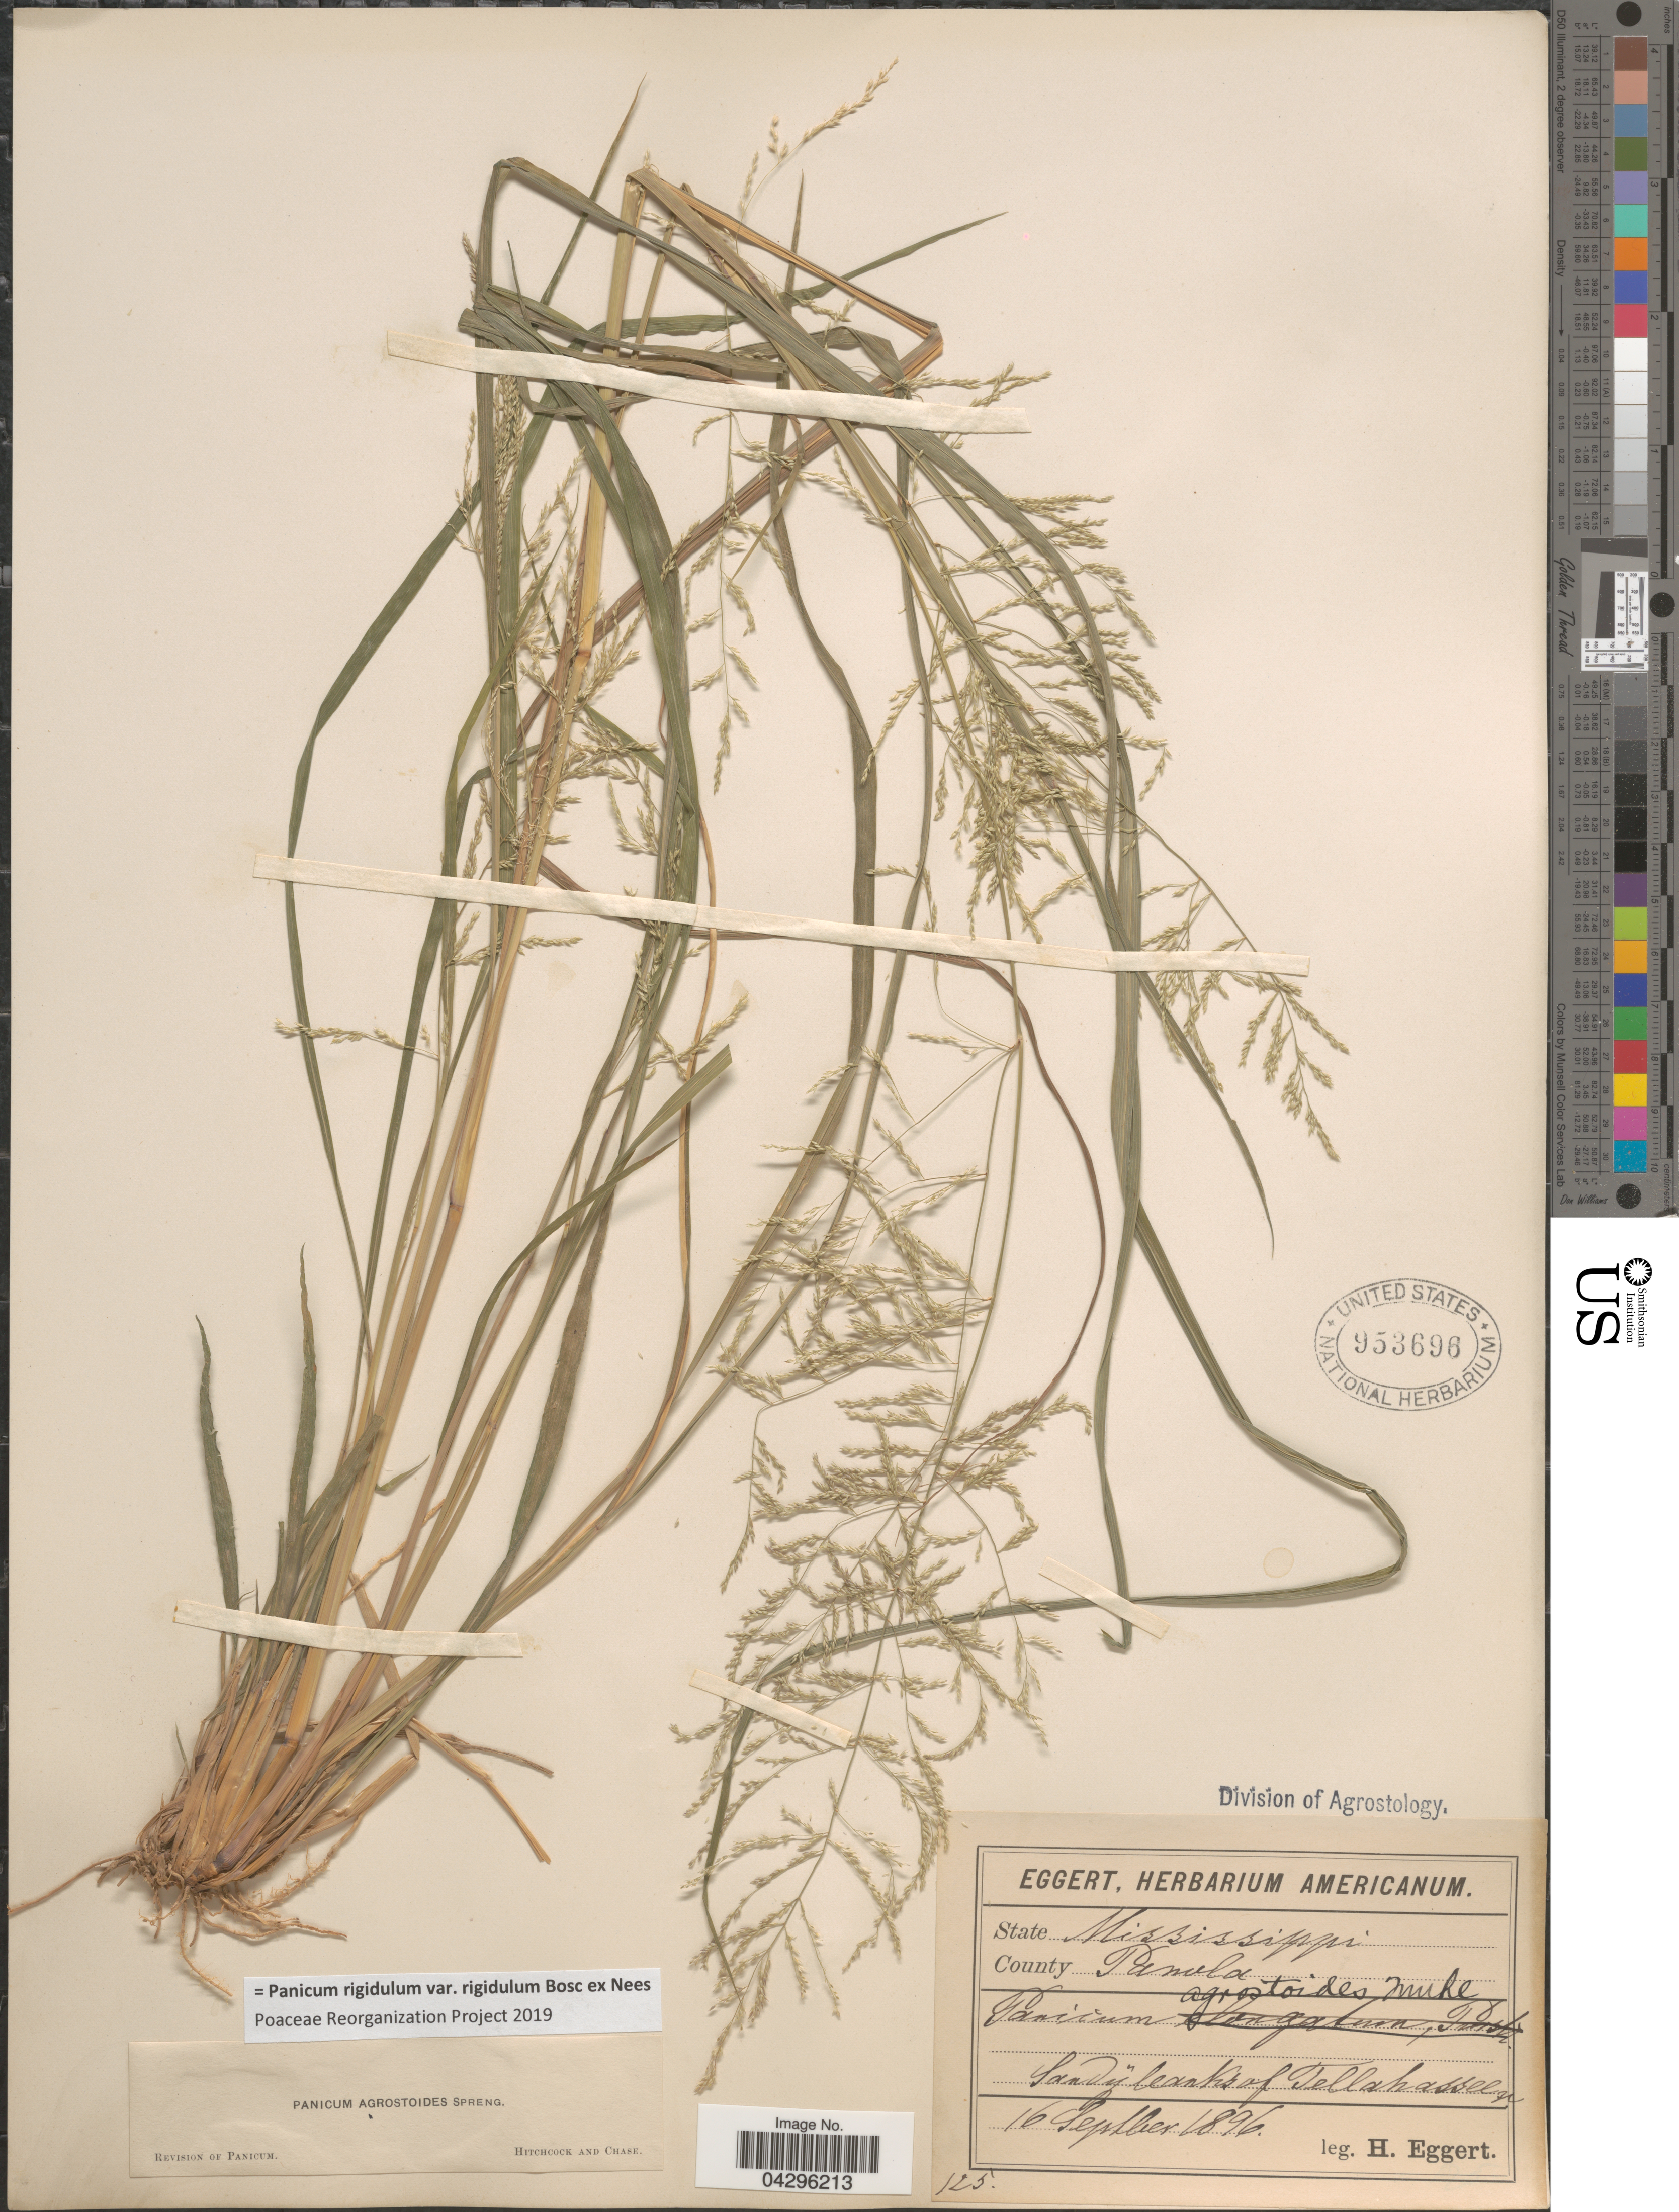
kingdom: Plantae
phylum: Tracheophyta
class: Liliopsida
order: Poales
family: Poaceae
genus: Panicum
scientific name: Panicum rigidulum var. rigidulum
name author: Bosc ex Nees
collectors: H. Eggert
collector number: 125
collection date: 1896-09-16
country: United States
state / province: Mississippi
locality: County Panola. Sandy banks of Tallahassee.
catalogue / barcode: US 953696